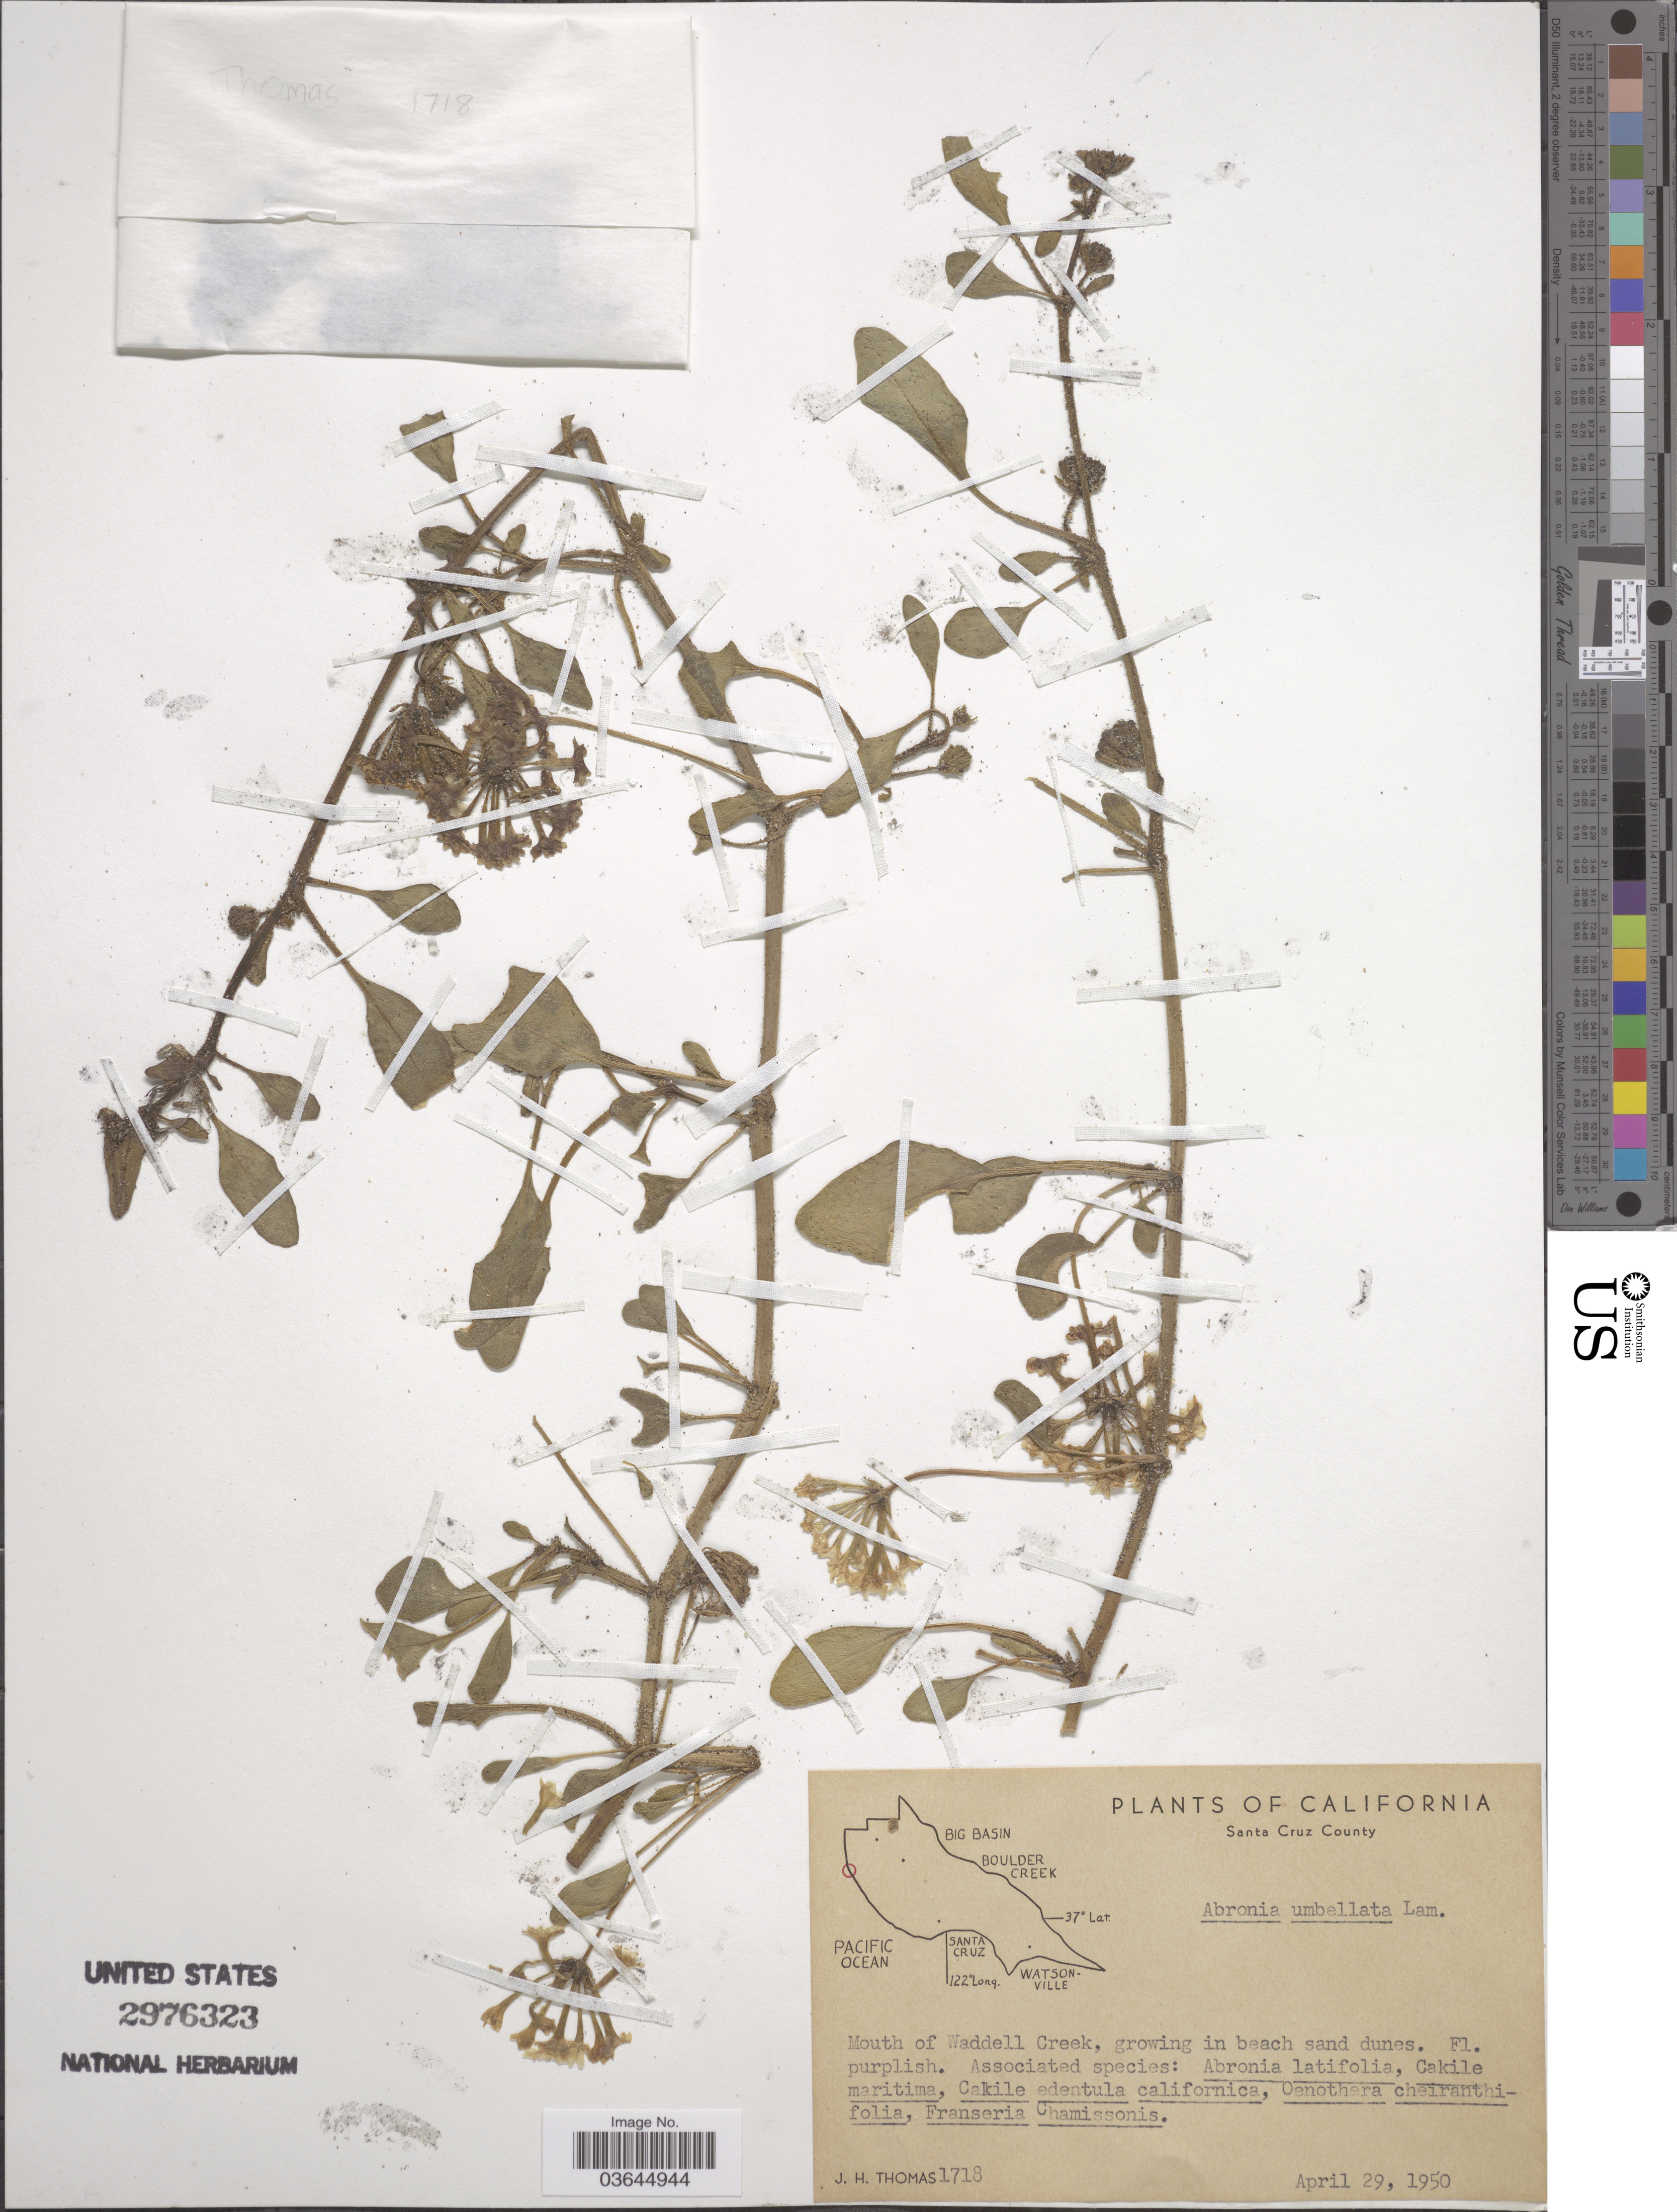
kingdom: Plantae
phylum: Tracheophyta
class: Magnoliopsida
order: Caryophyllales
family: Nyctaginaceae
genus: Abronia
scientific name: Abronia umbellata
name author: Lam.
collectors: J. H. Thomas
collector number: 1718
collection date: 1950-04-29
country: United States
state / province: California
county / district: Santa Cruz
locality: Santa Cruz County. Mouth of Waddell Creek, growing in beach sand dunes.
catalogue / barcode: US 2976323